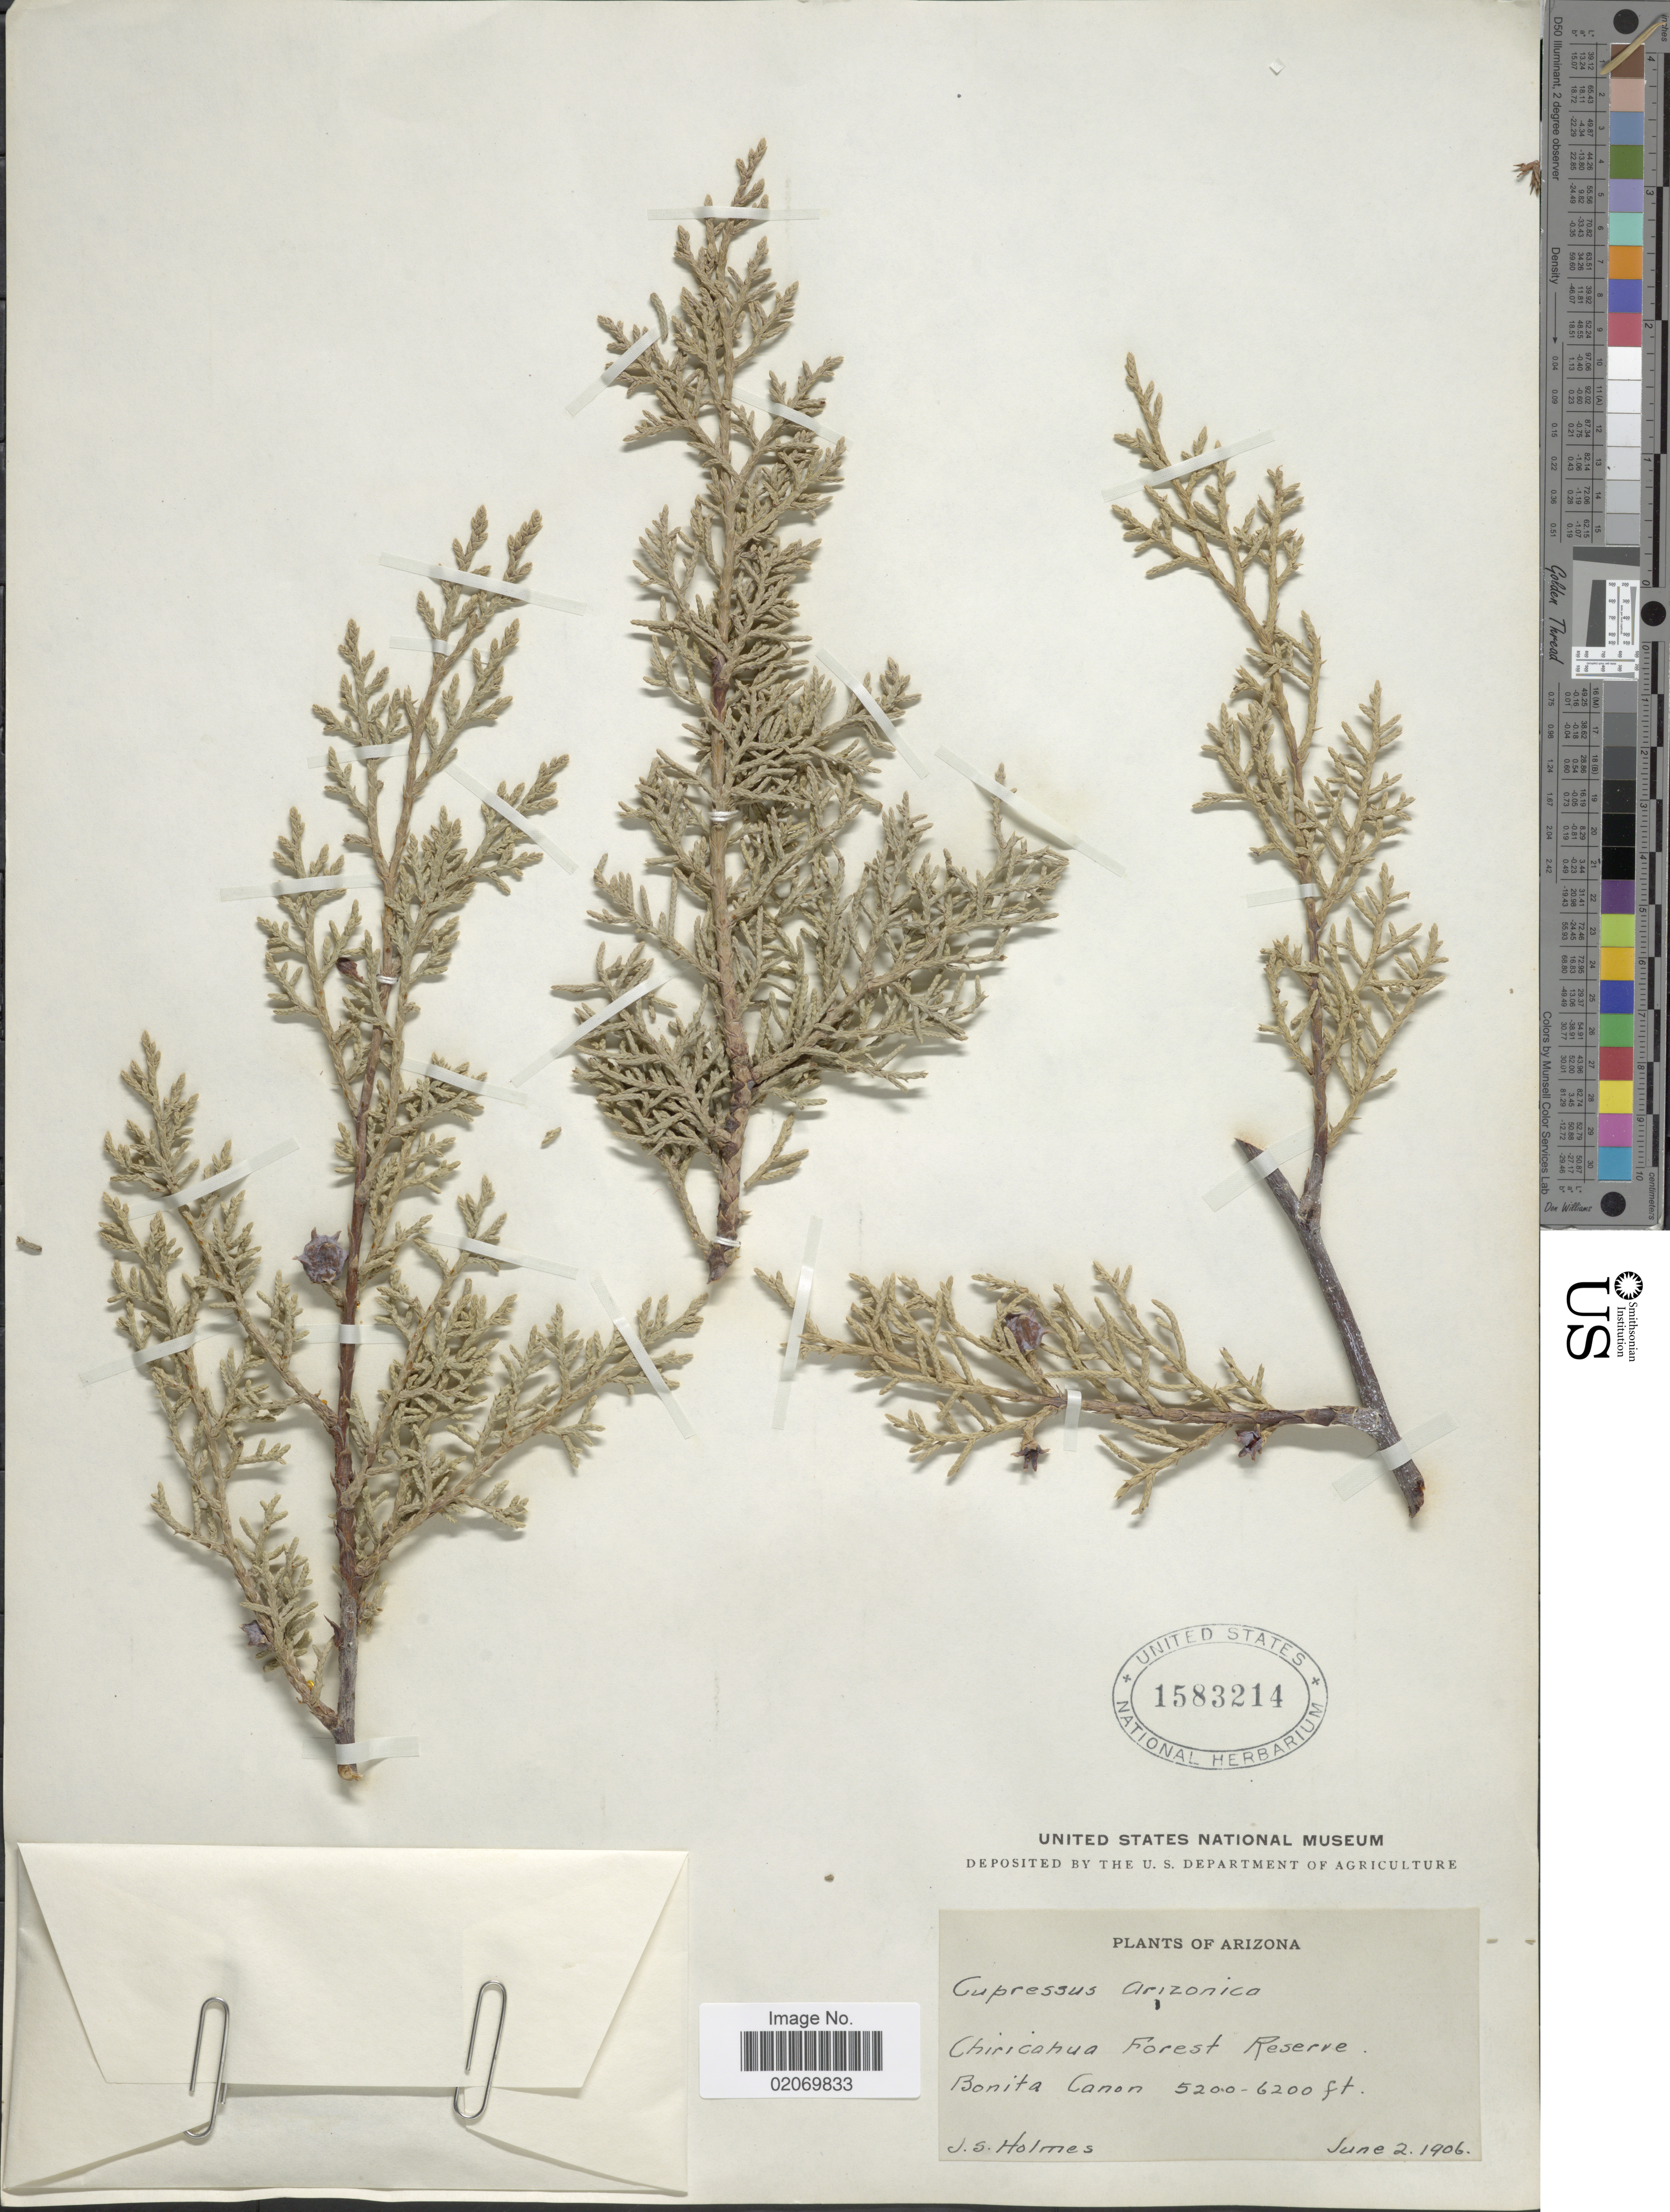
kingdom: Plantae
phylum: Tracheophyta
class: Pinopsida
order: Pinales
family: Cupressaceae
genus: Hesperocyparis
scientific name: Hesperocyparis arizonica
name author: (Greene) Bartel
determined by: (US) Smithsonian Institution - National Museum of Natural History - Department of Botany (UNITED STATES)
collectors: J. Holmes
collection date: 1906-06-02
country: United States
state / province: Arizona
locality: Chiricahua Forest Reserve, Bonita Canon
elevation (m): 1585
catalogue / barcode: US 1583214